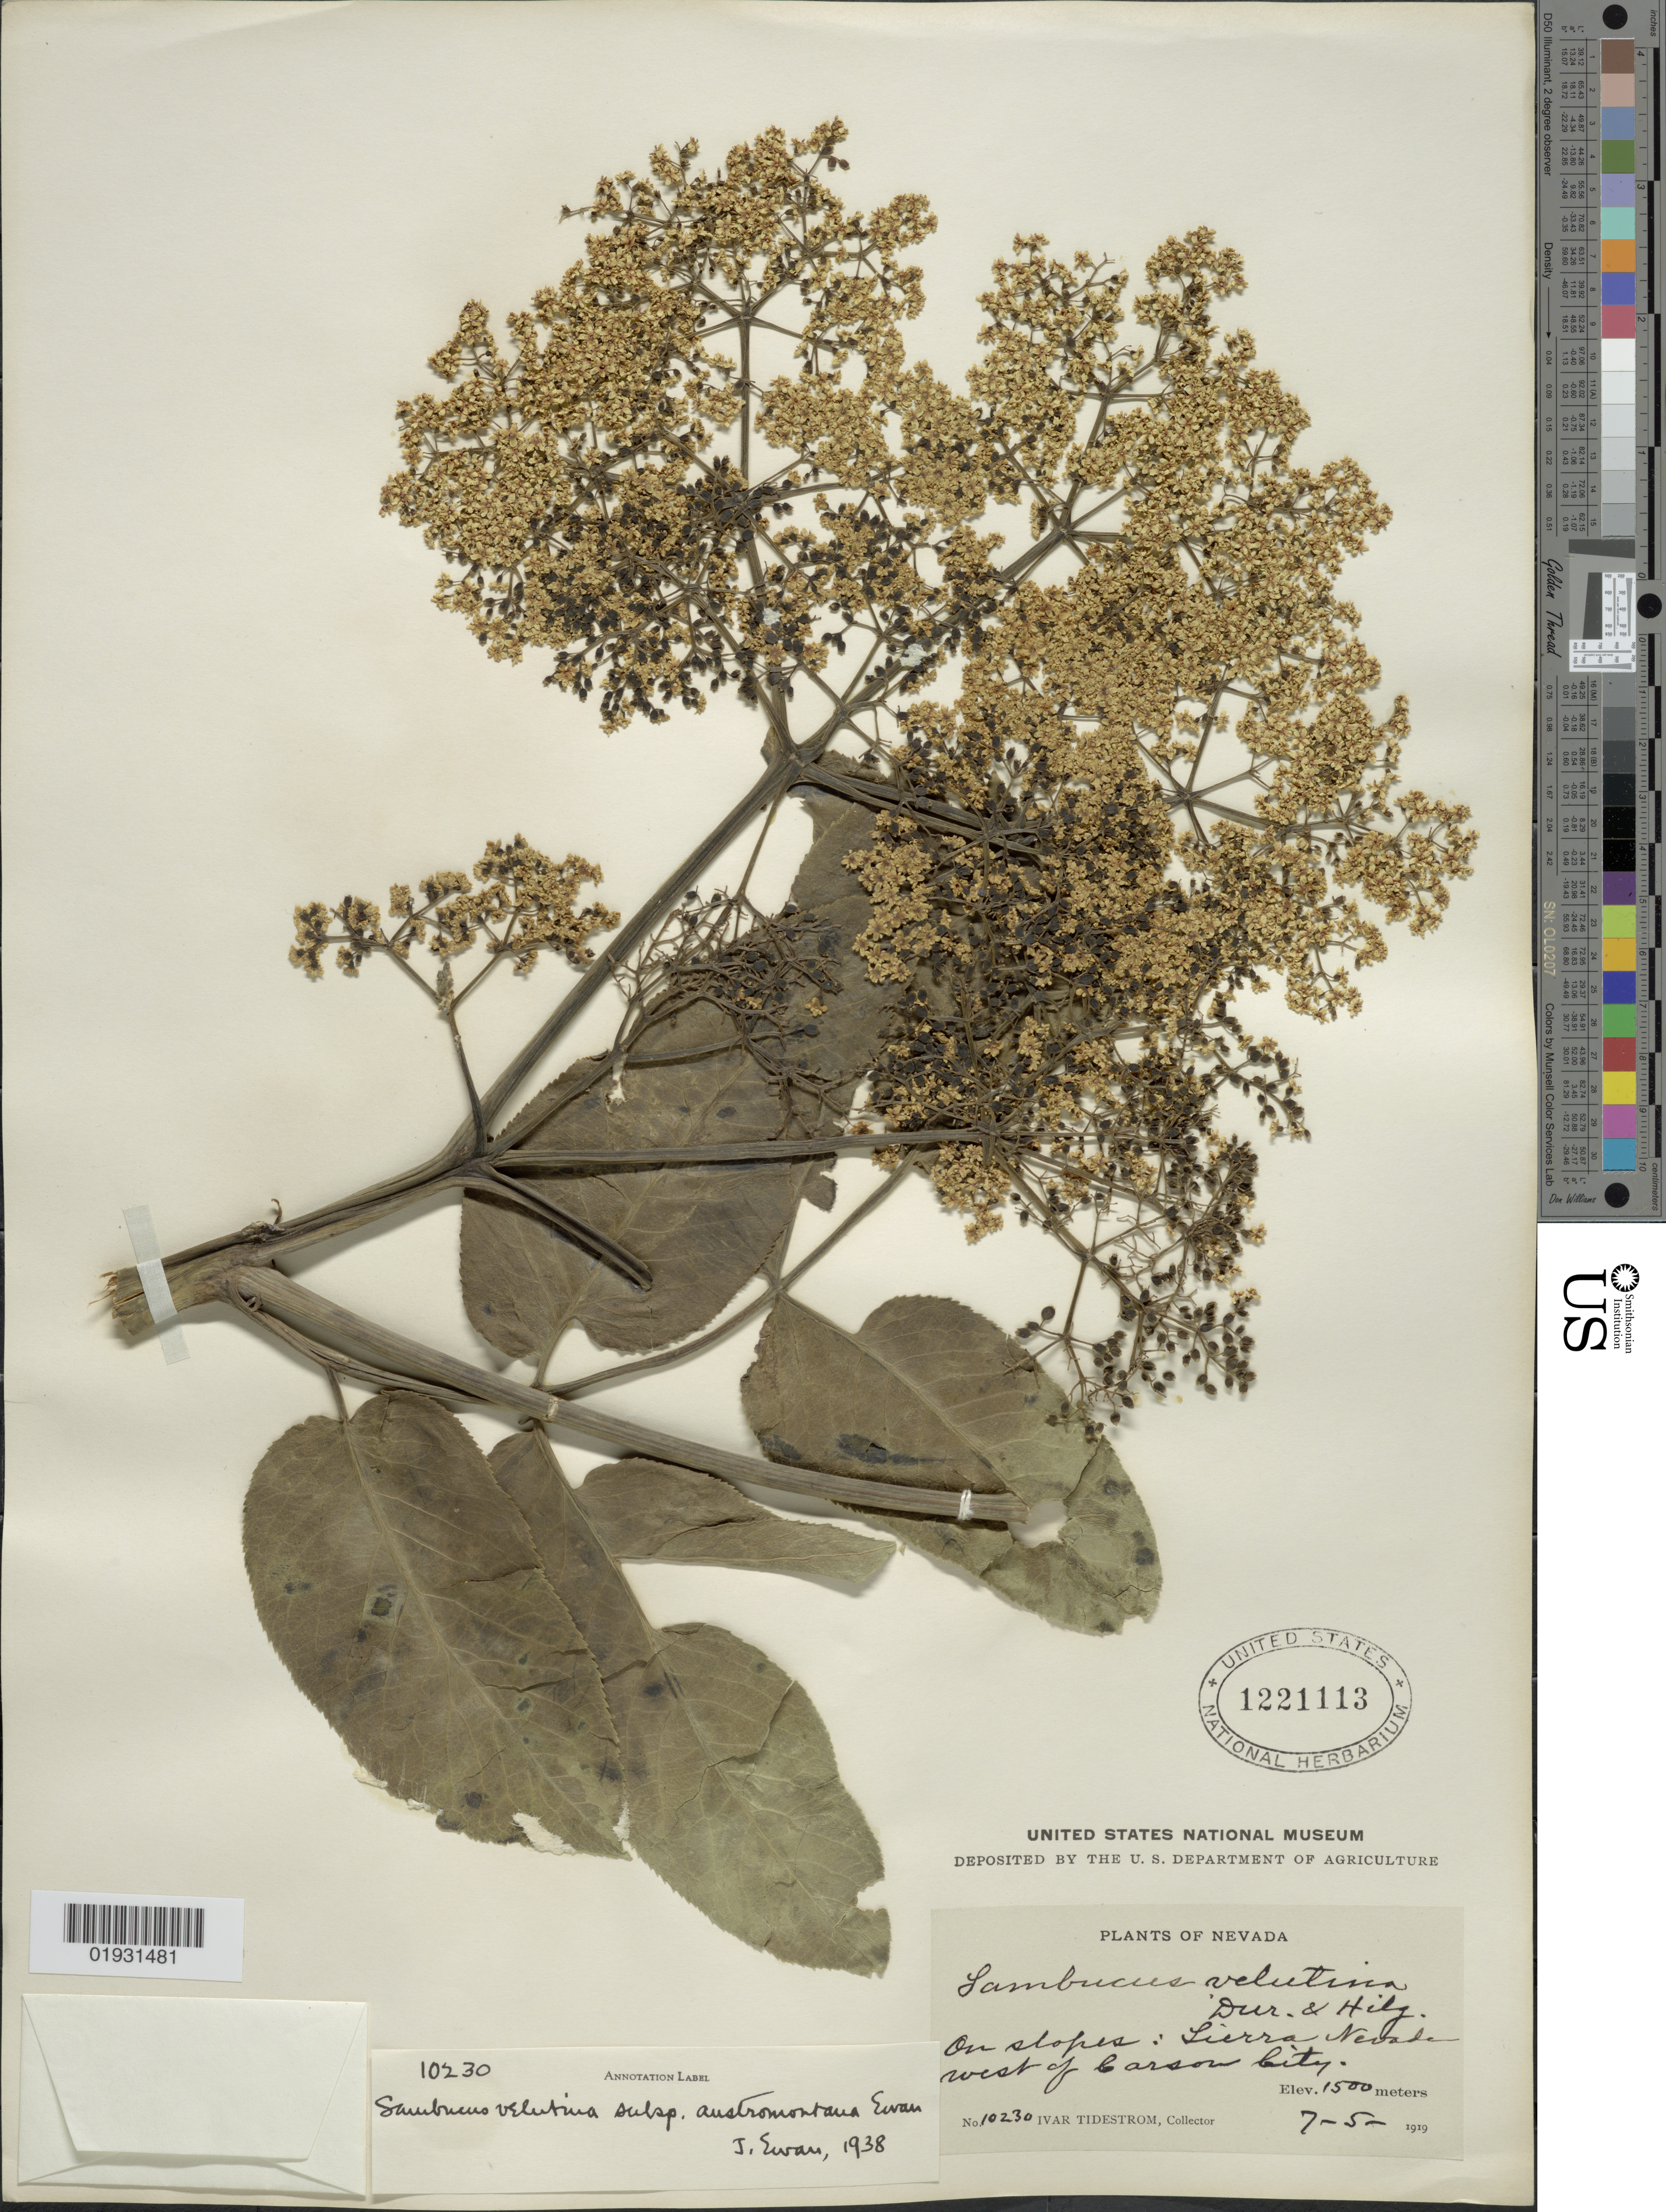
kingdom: Plantae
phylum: Tracheophyta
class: Magnoliopsida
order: Dipsacales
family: Viburnaceae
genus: Sambucus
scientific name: Sambucus velutina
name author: Durand & Hilg.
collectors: I. F. Tidestrom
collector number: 10230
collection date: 1919-07-05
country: United States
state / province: Nevada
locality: On slopes: Sierra Nevada, west of Carson City.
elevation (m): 1500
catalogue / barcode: US 1221113